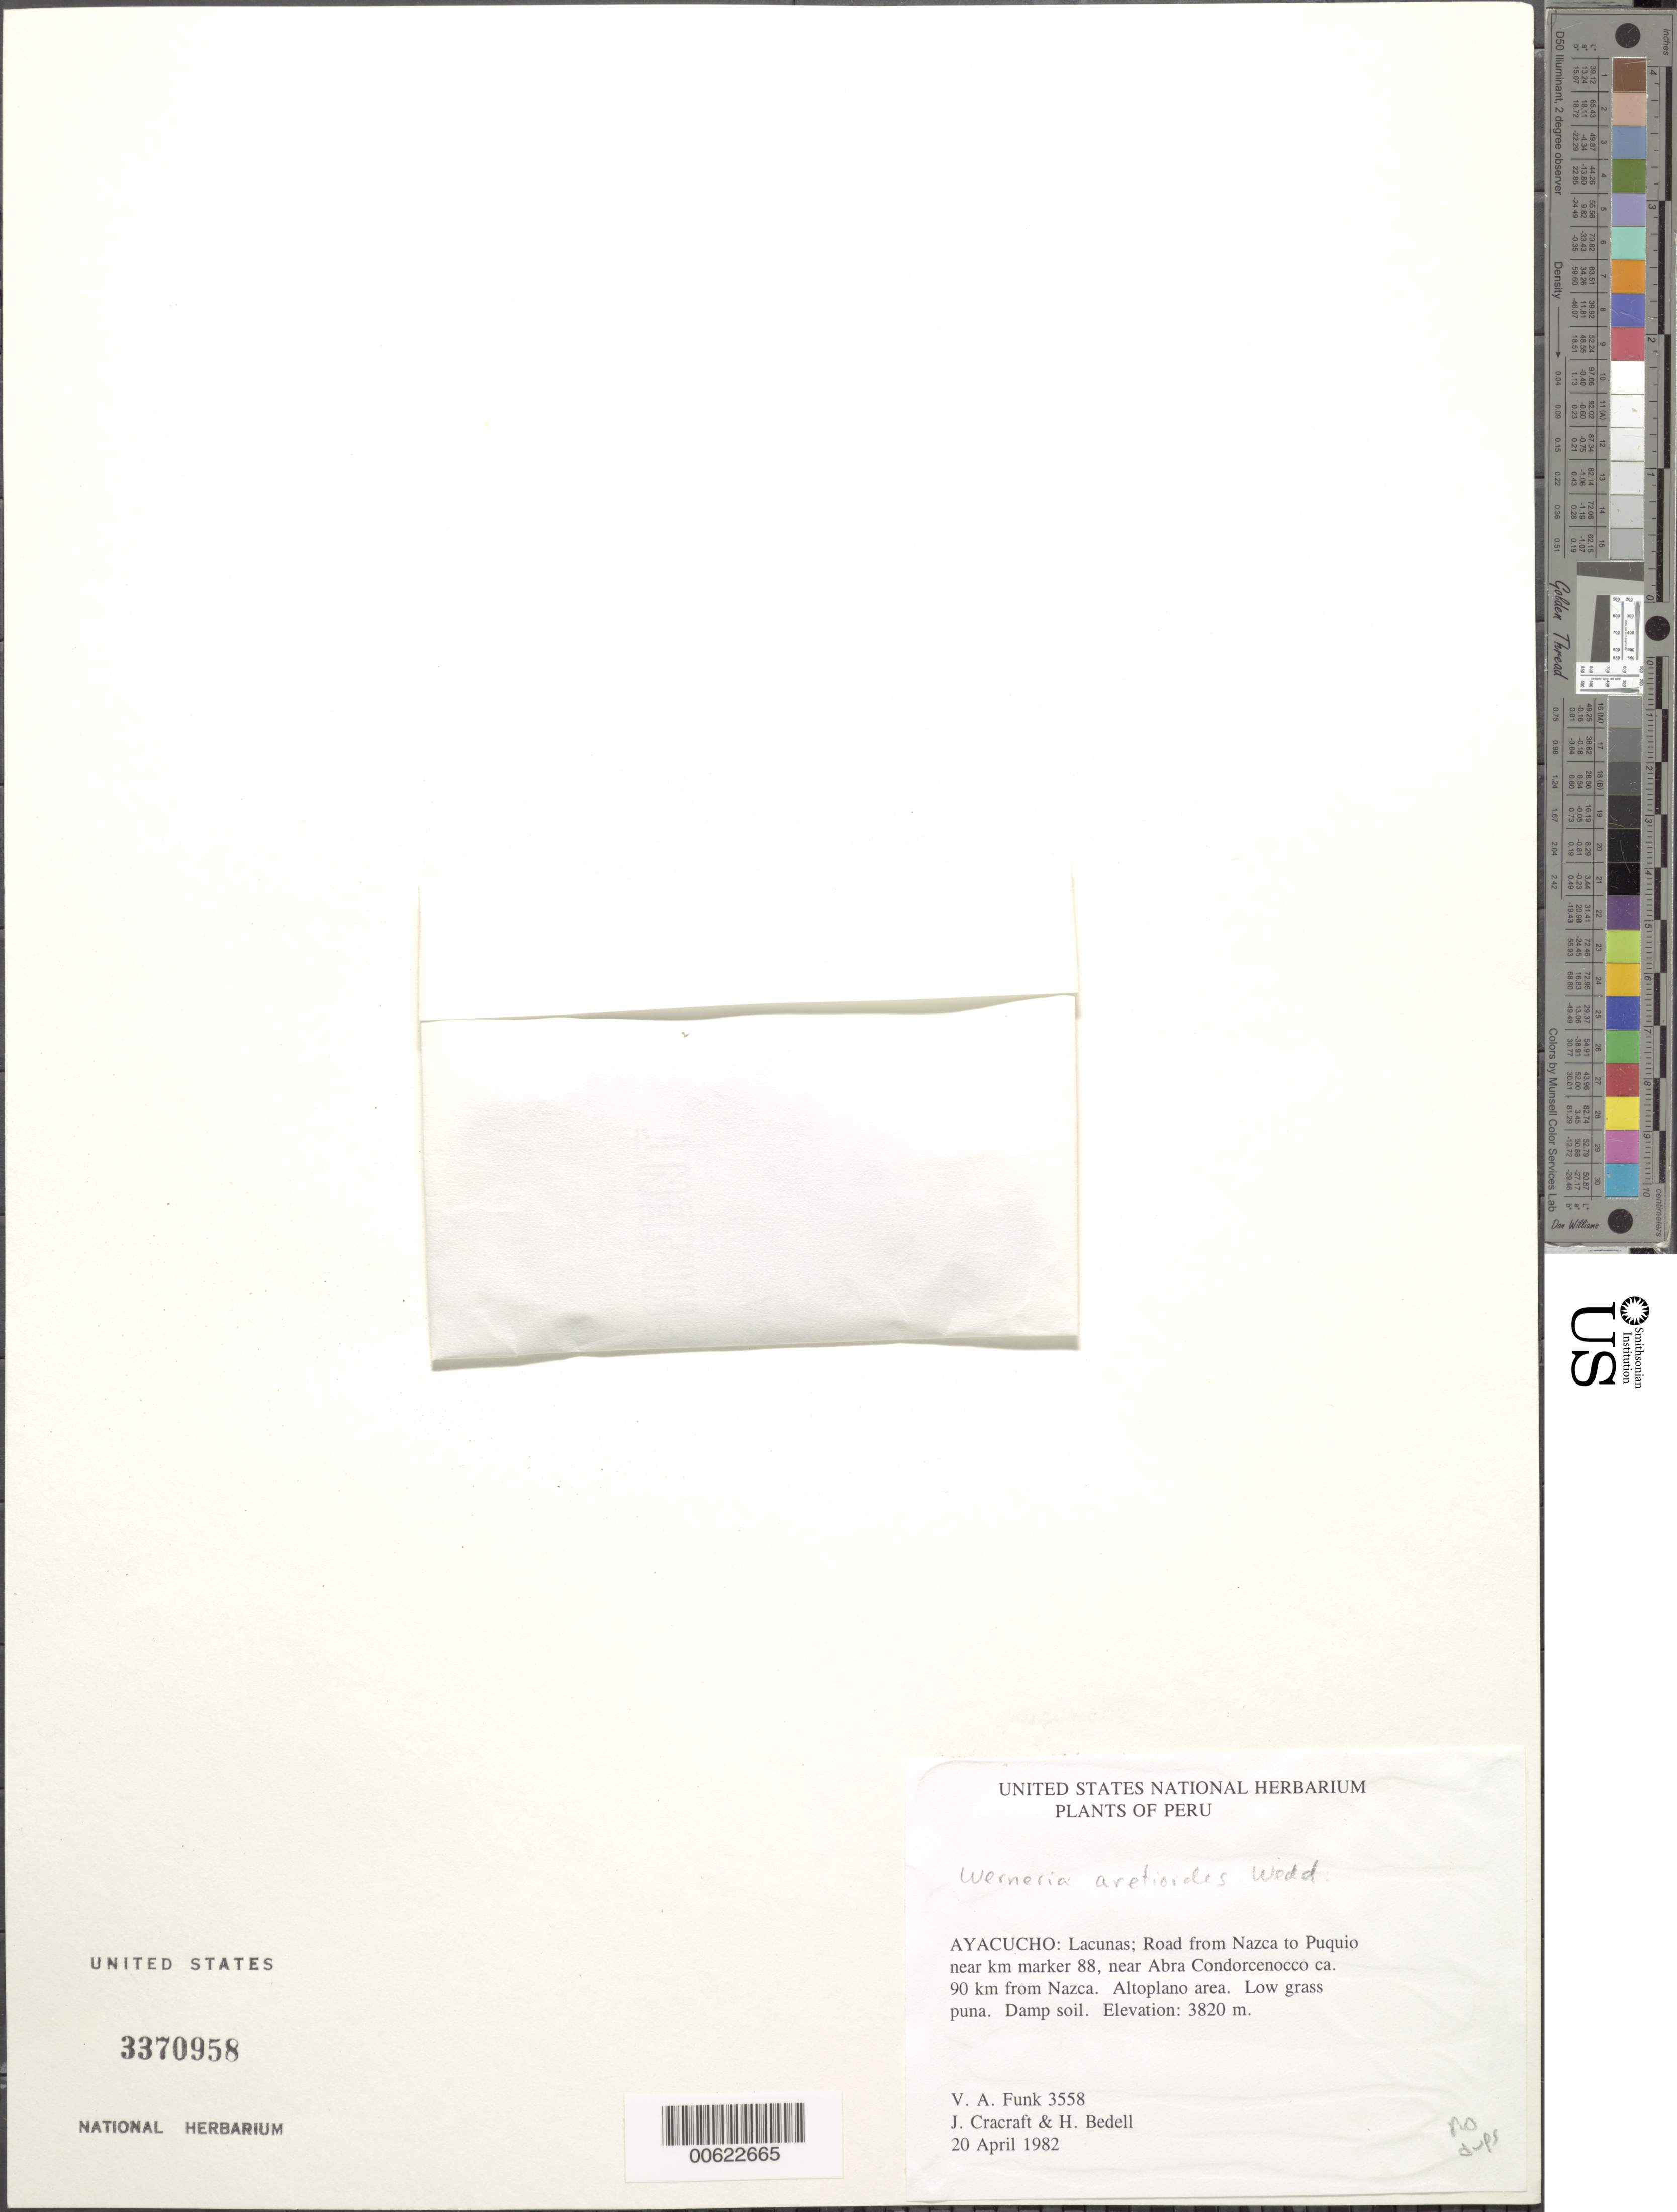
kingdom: Plantae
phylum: Tracheophyta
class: Magnoliopsida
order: Asterales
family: Asteraceae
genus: Werneria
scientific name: Werneria pectinata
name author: Lingelsh.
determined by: Calvo, Joel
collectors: V. Funk, J. L. Cracraft & H. G. Bedell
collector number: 3558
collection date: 1982-04-20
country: Peru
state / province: Ayacucho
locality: Lucanas: Nazca to Puquio near km 88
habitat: Low grass puna, damp soil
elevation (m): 3820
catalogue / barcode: US 3370958